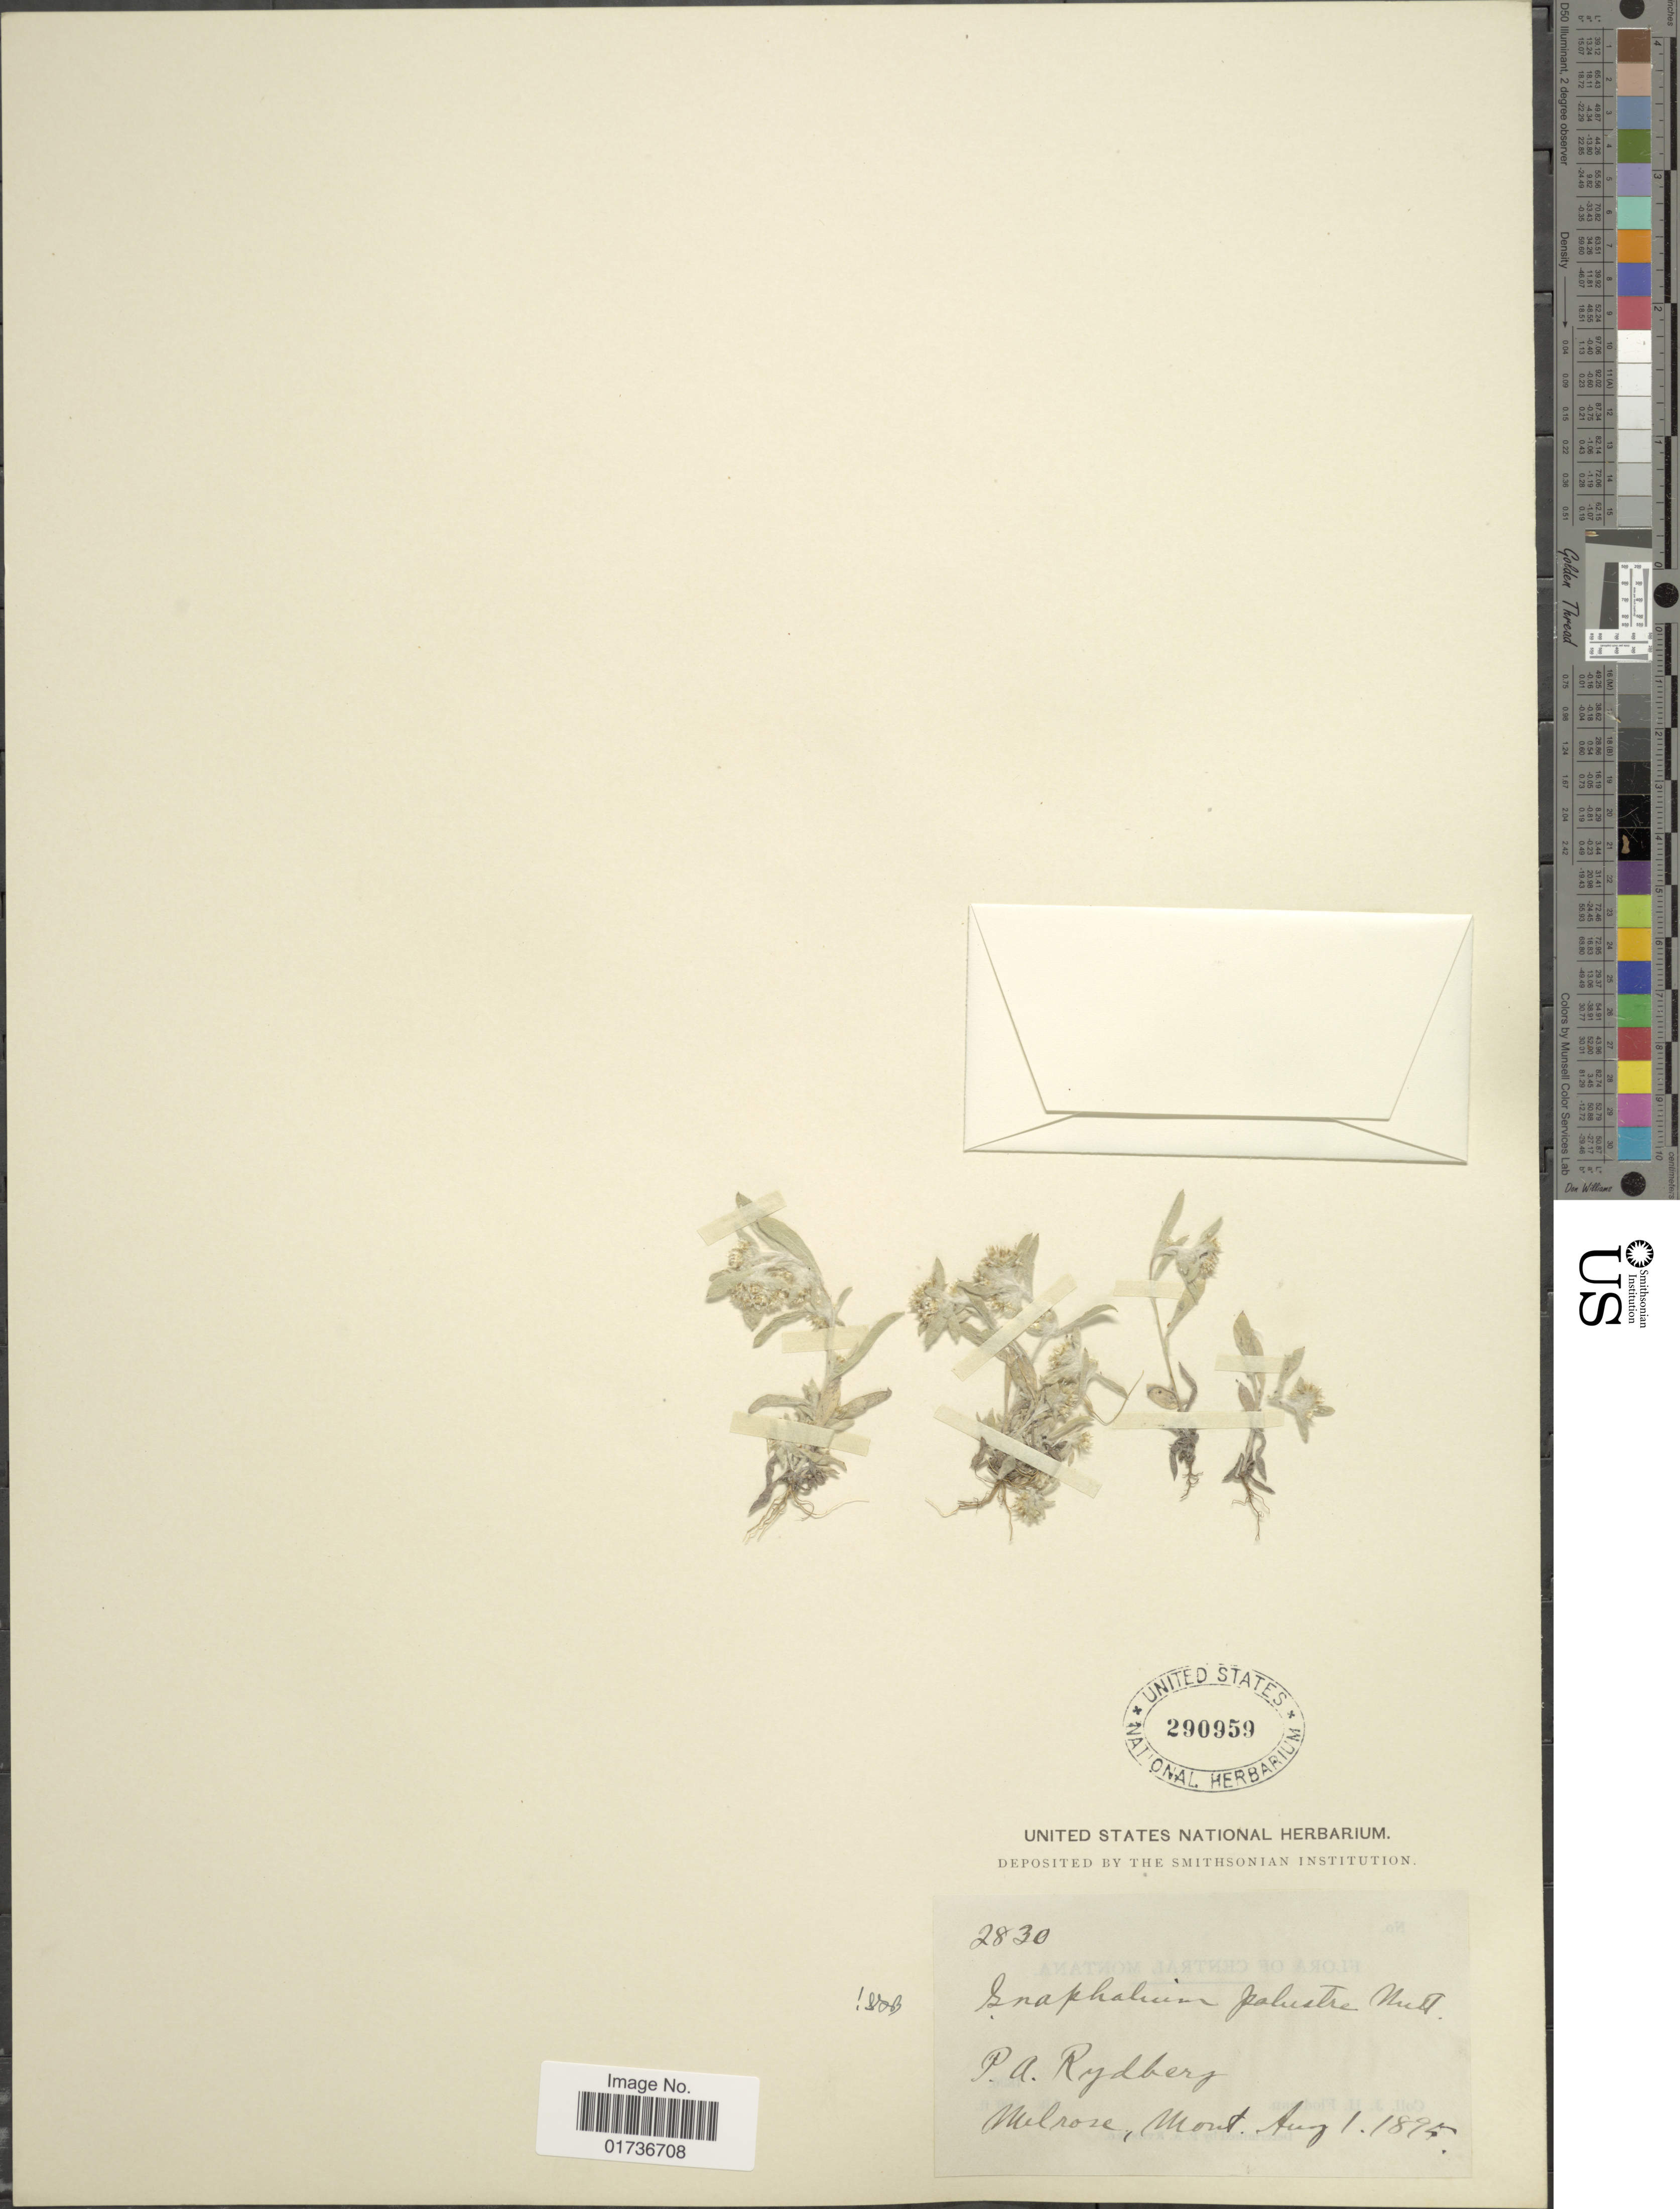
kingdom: Plantae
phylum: Tracheophyta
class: Magnoliopsida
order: Asterales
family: Asteraceae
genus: Gnaphalium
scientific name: Gnaphalium palustre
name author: Nutt.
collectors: P. A. Rydberg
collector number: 2830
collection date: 1895-08-01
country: United States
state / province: Montana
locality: Melrose, Mont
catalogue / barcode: US 290959